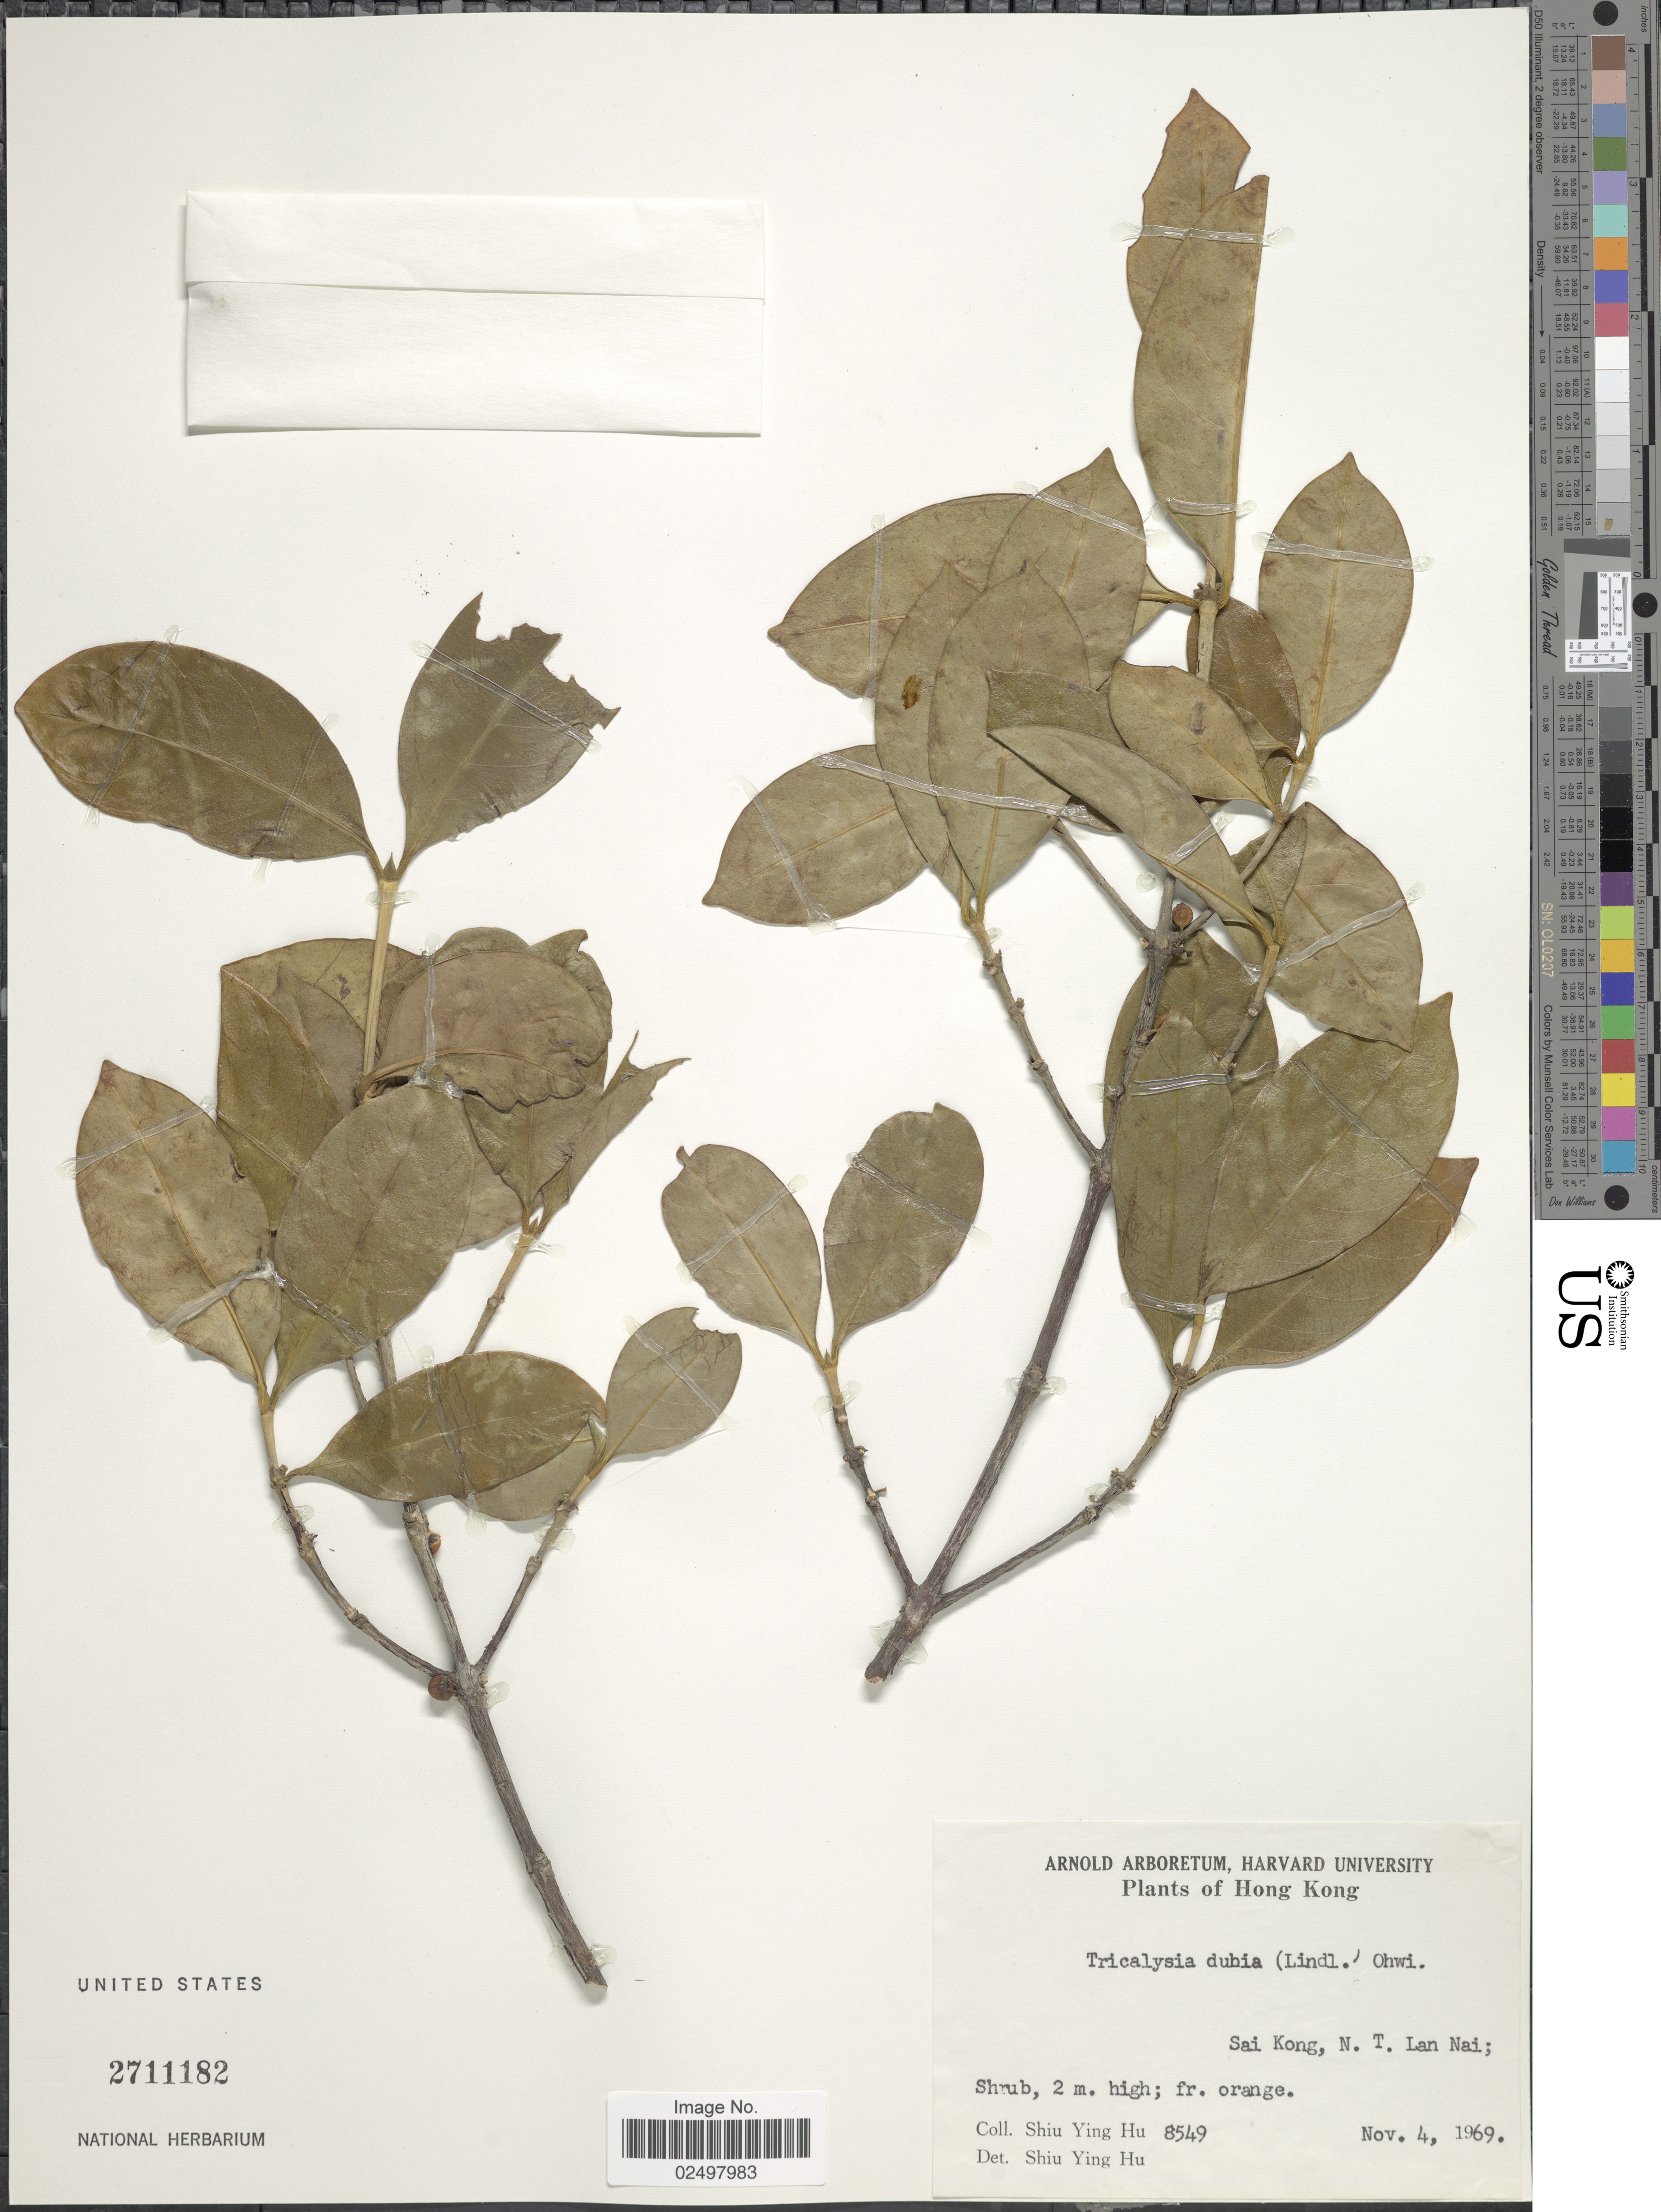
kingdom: Plantae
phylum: Tracheophyta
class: Magnoliopsida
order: Gentianales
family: Rubiaceae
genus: Tricalysia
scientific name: Tricalysia dubia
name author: (Lindl.) Ohwi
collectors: S. Y. Hu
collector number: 8549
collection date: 1969-11-04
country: China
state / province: Hong Kong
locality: Sai Kong, N.T. Lan Nai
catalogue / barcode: US 2711182